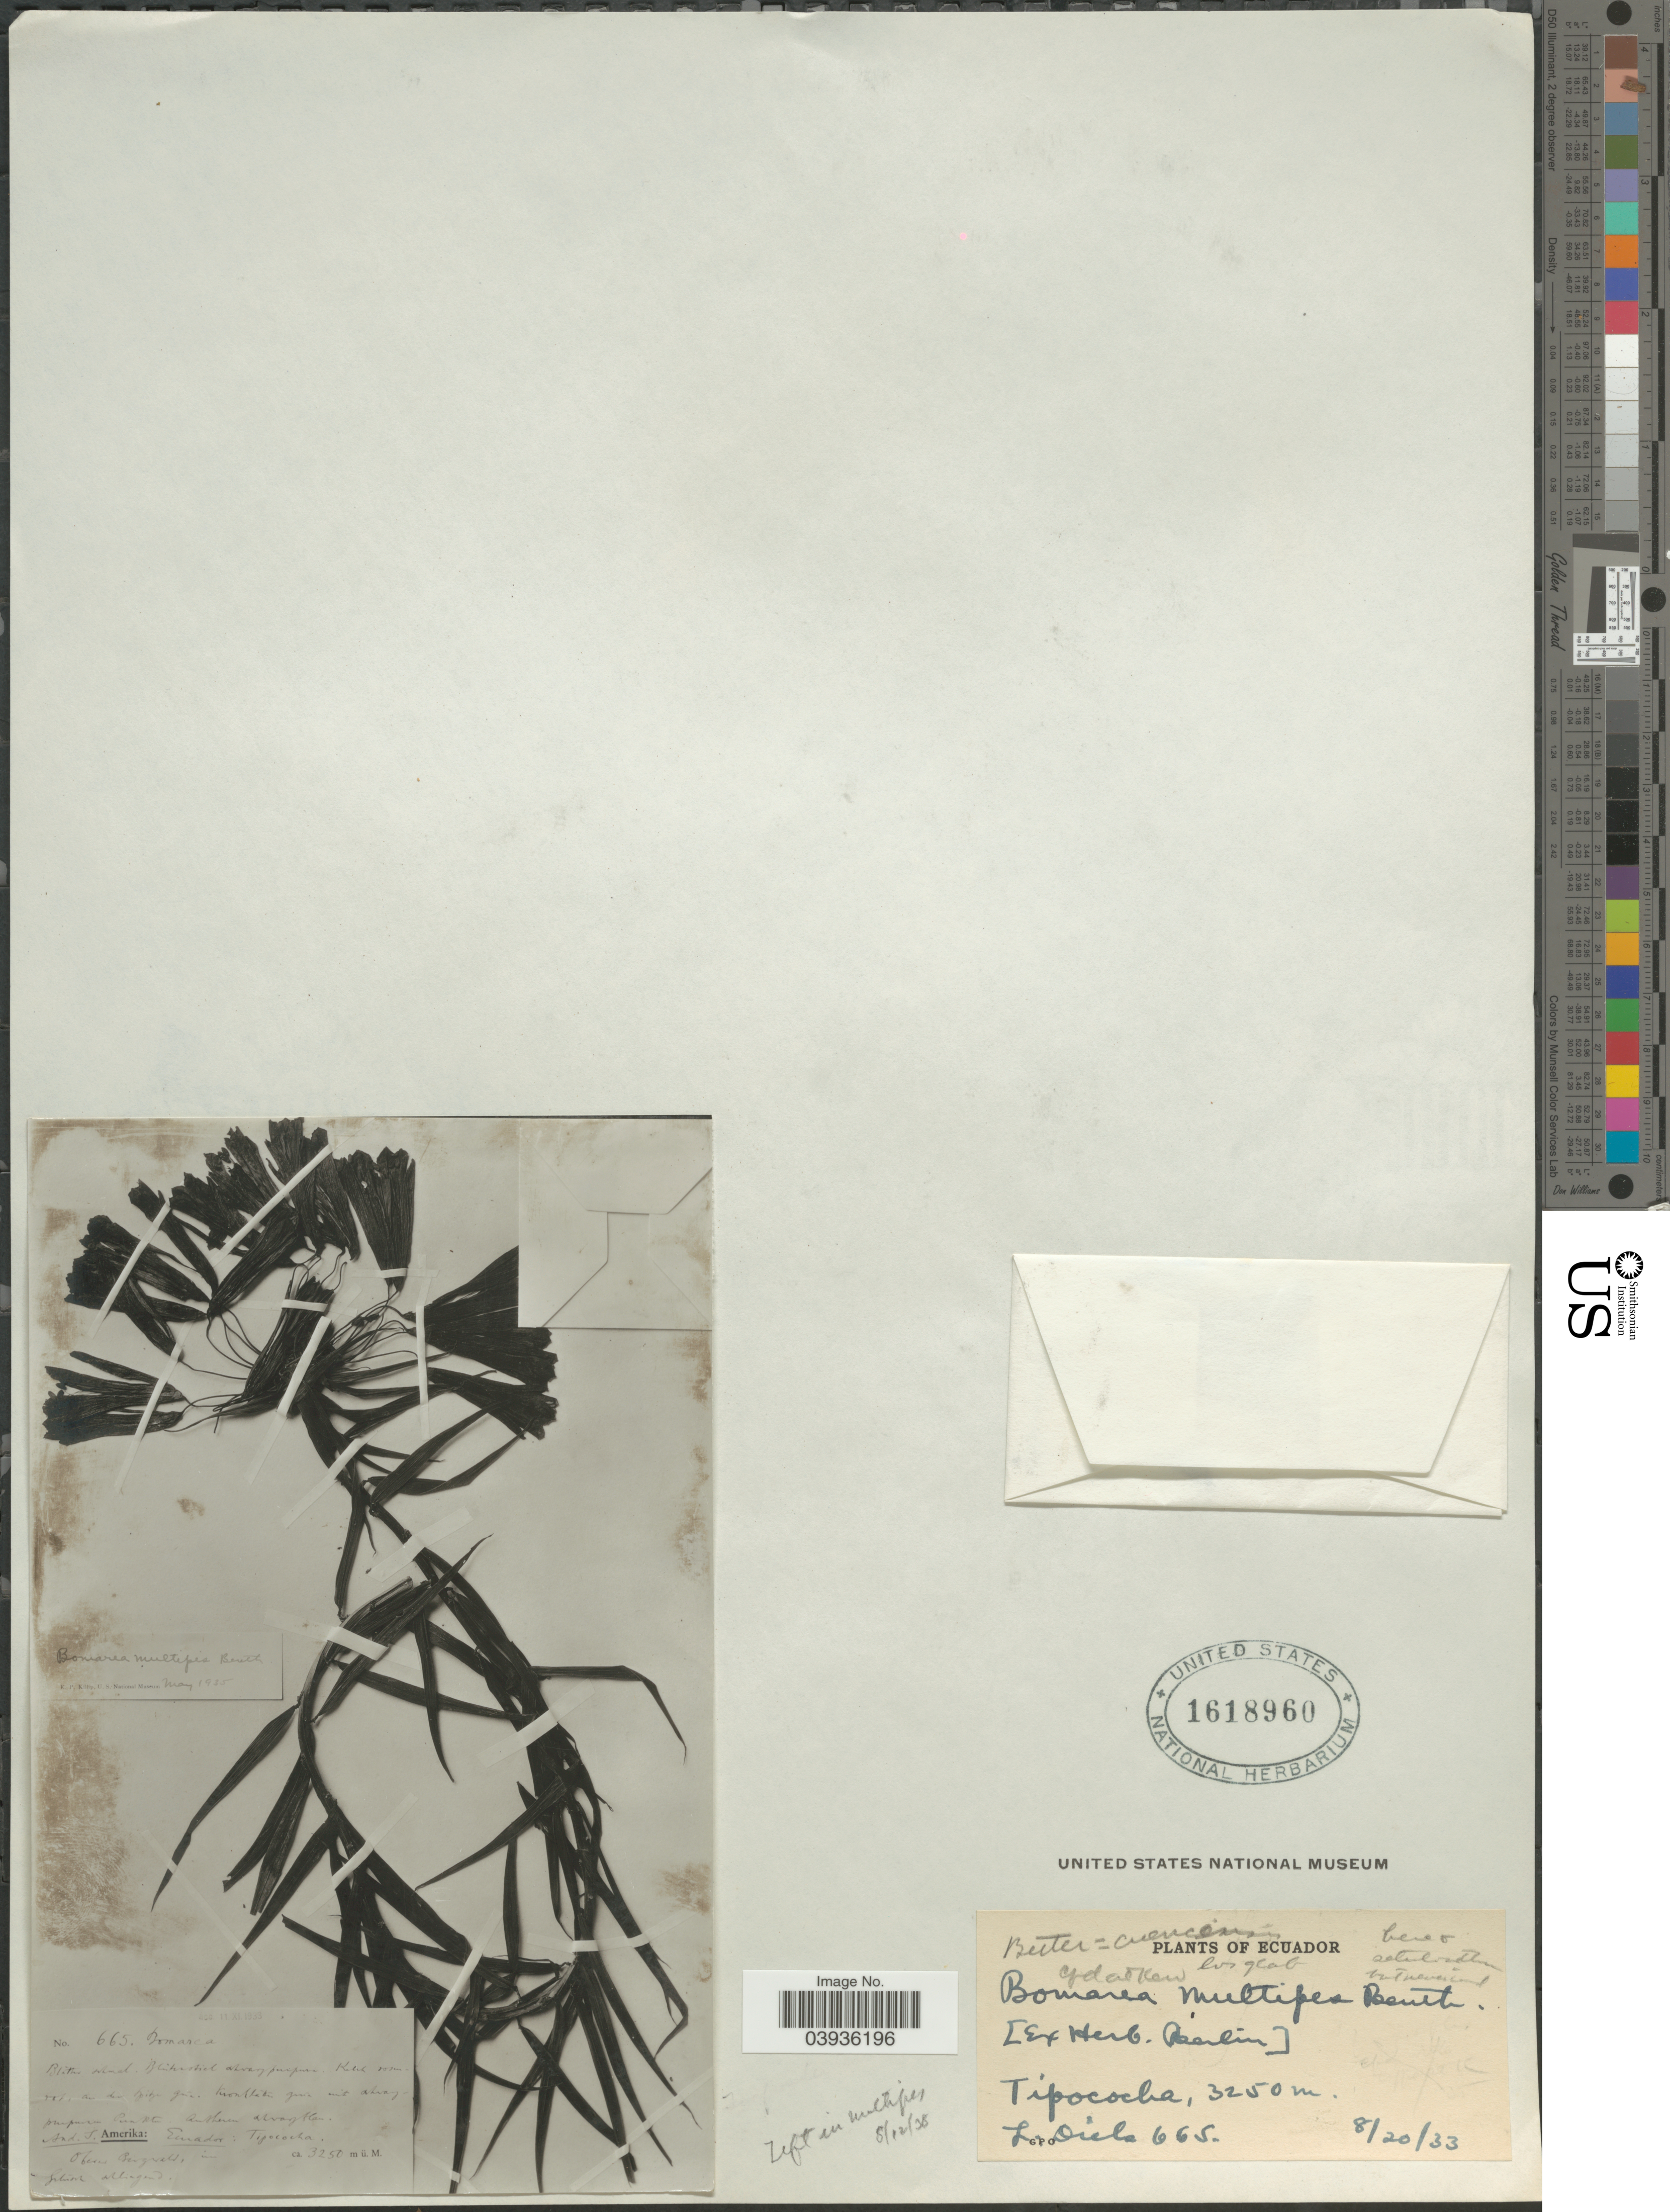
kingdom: Plantae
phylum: Tracheophyta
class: Liliopsida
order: Liliales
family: Alstroemeriaceae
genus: Bomarea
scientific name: Bomarea cuencensis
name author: Kraenzl.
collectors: L. Diels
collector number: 665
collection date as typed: Transcribed d/m/y: 20/8/33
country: Ecuador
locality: Tipococha.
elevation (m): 3250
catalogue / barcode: US 1618960